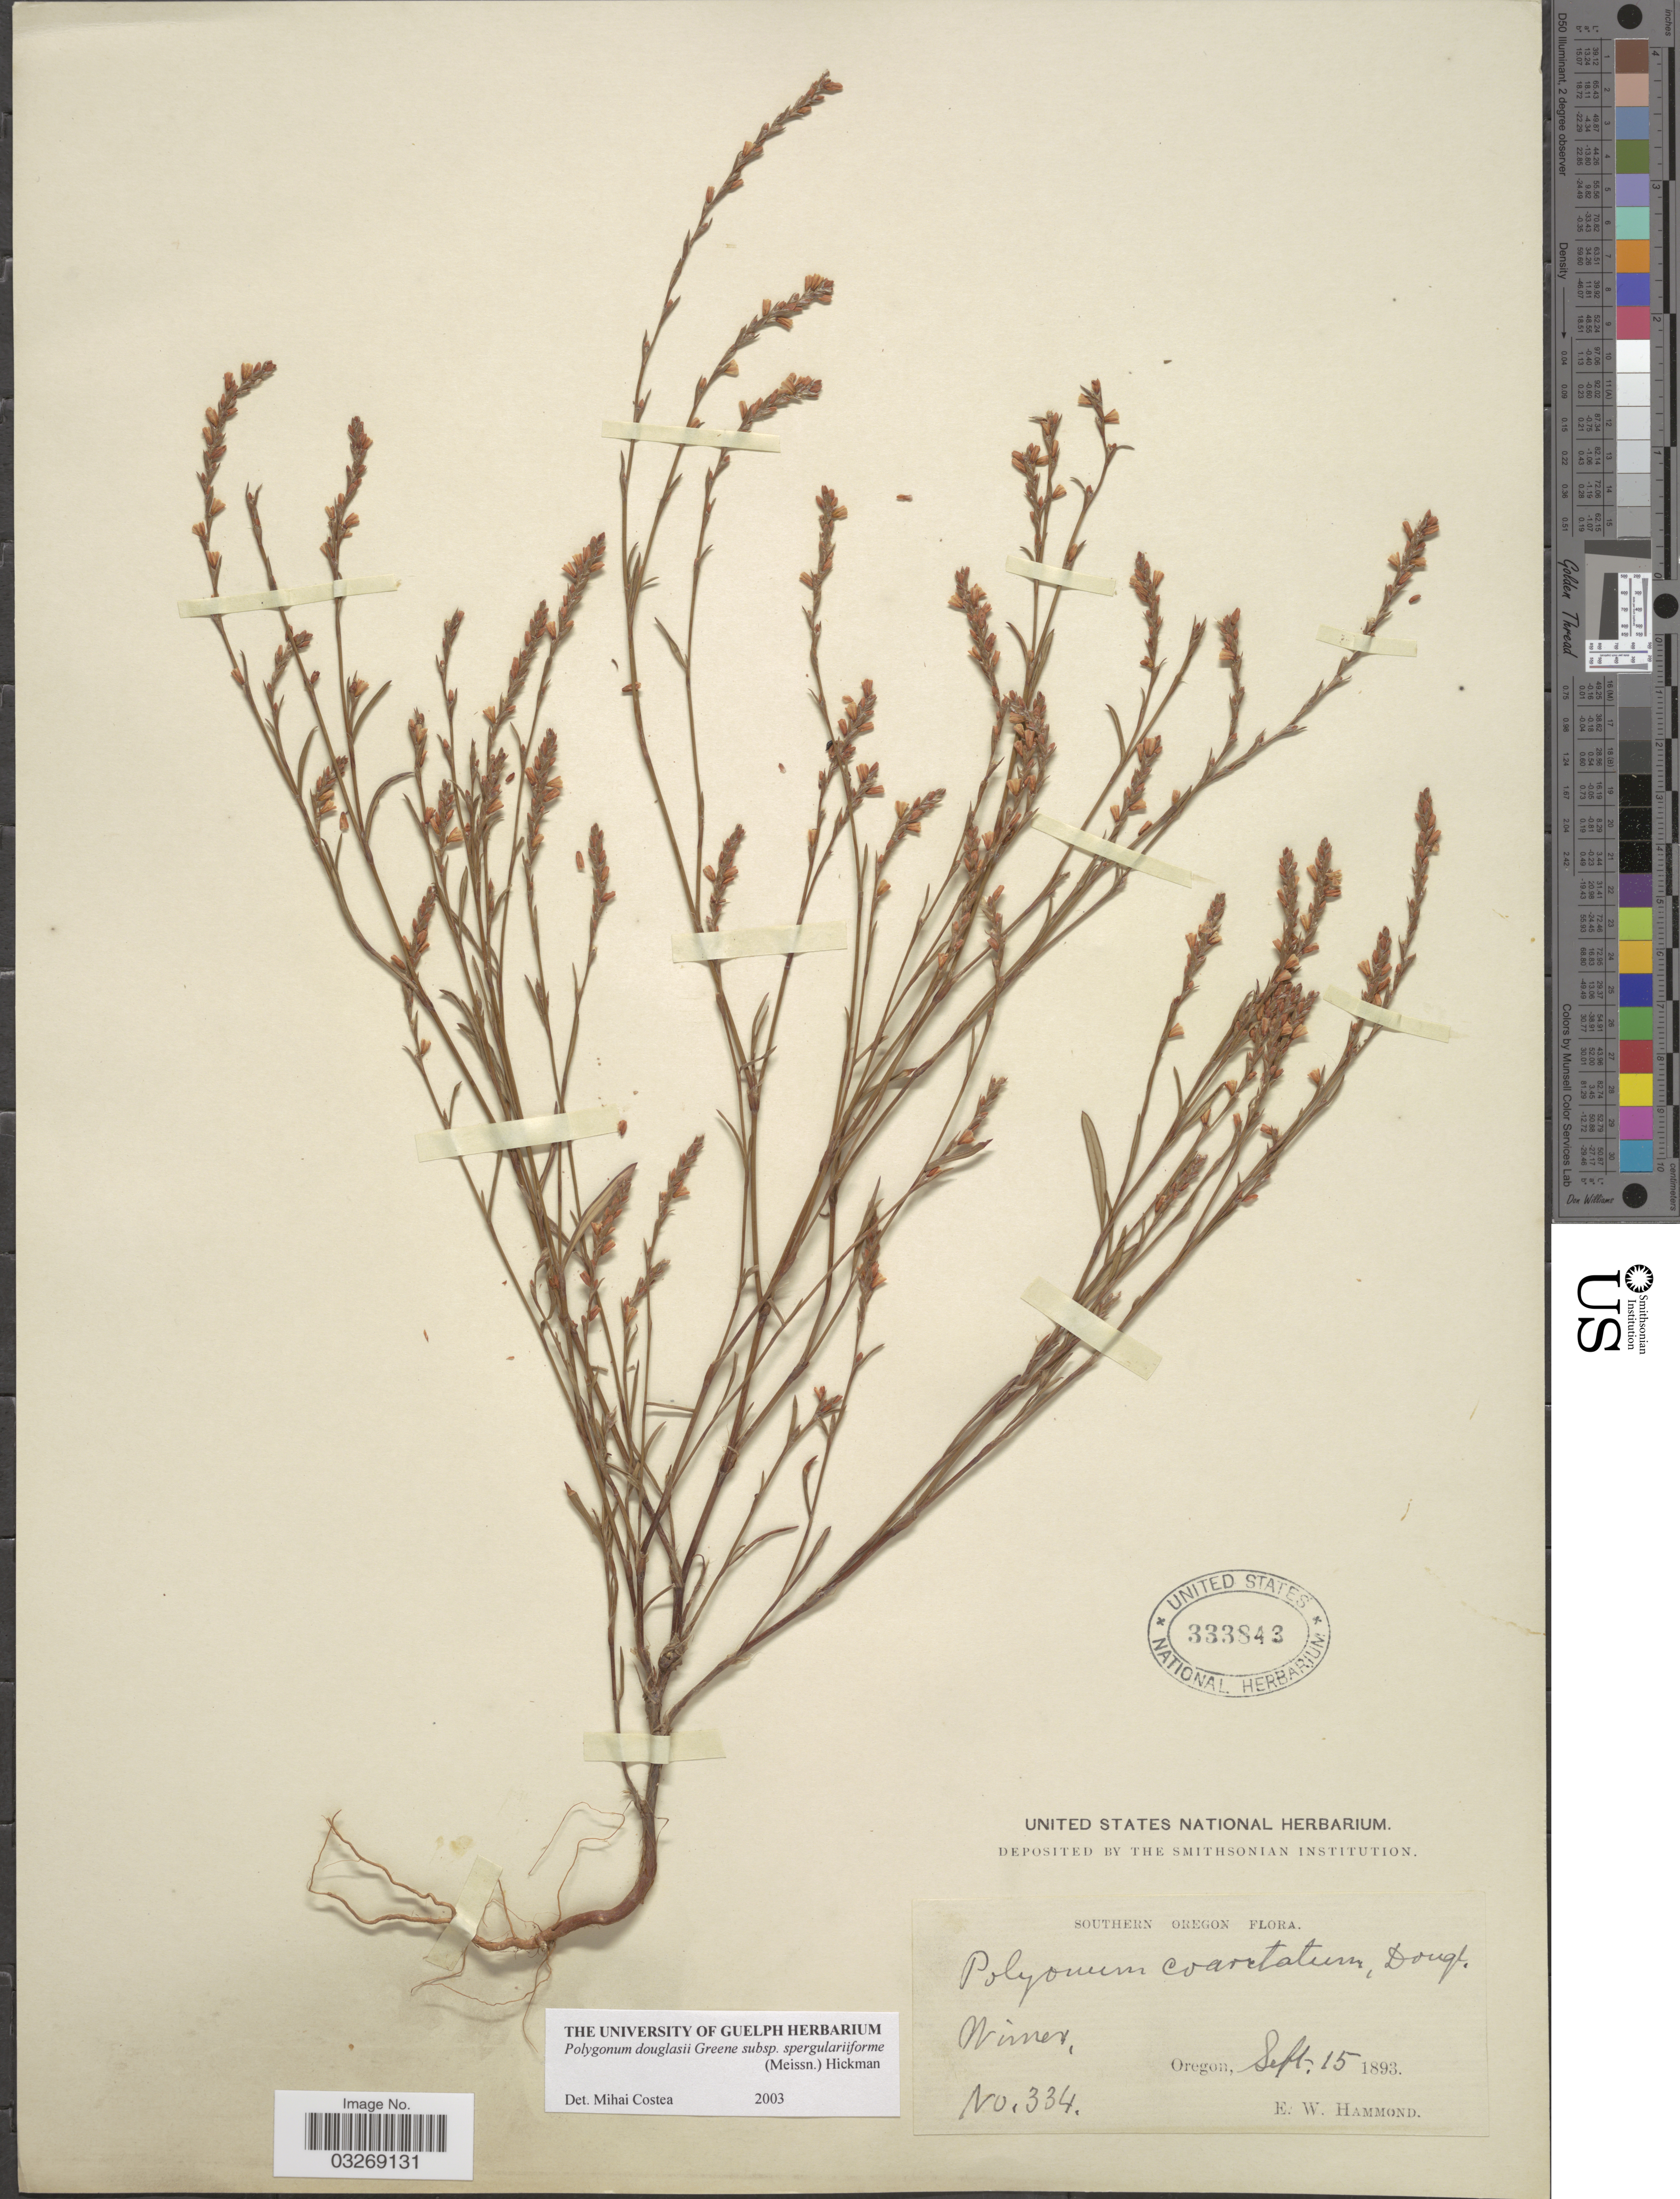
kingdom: Plantae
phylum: Tracheophyta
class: Magnoliopsida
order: Caryophyllales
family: Polygonaceae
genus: Polygonum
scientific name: Polygonum douglasii subsp. spergulariiforme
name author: (Meisn. ex Small) Hickman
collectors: E. Hammond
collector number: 334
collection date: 1893-09-15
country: United States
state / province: Oregon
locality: Southern Oregon. Wimer.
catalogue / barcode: US 333843